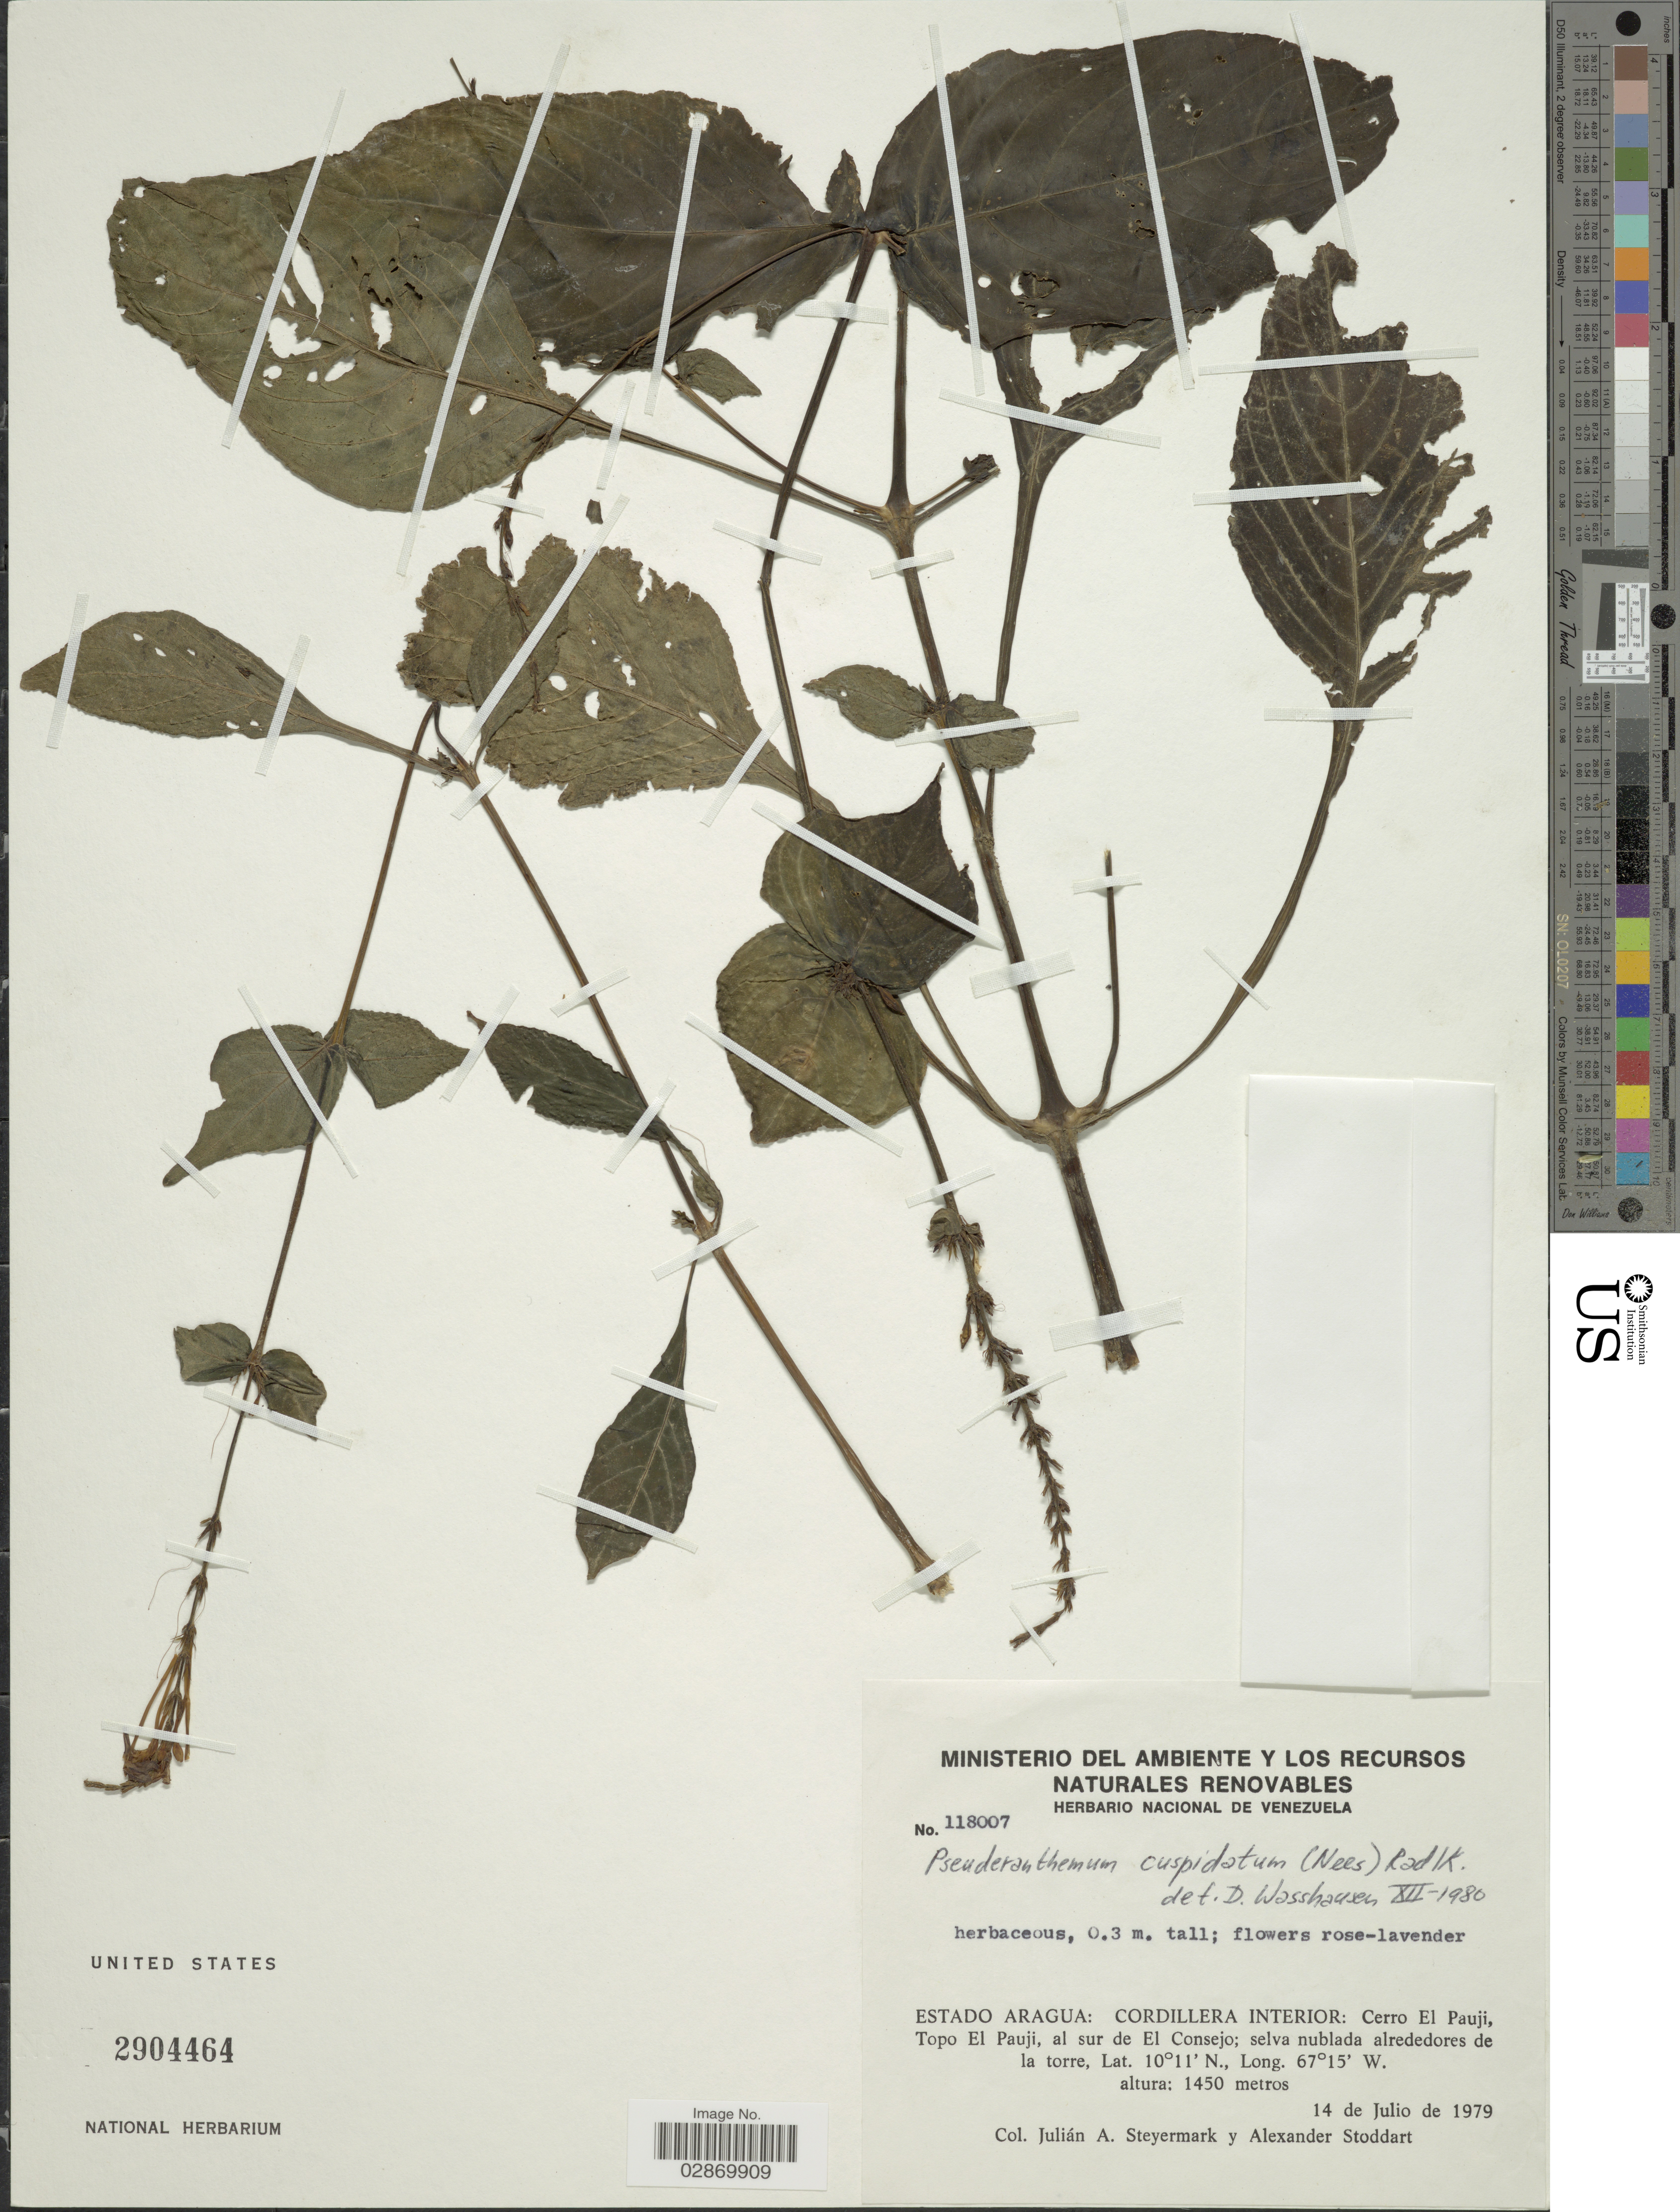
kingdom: Plantae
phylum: Tracheophyta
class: Magnoliopsida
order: Lamiales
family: Acanthaceae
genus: Pseuderanthemum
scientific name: Pseuderanthemum cuspidatum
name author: (Nees) Radlk. ex Lindau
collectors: J. Steyermark & A. Stoddart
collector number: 118007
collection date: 1979-07-14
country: Venezuela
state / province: Aragua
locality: Cordillera Interior, Cerro El Pauji, Topo El Pauji, al sur de El Consejo, selva nublada alrededores de la torre.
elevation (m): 1450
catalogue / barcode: US 2904464